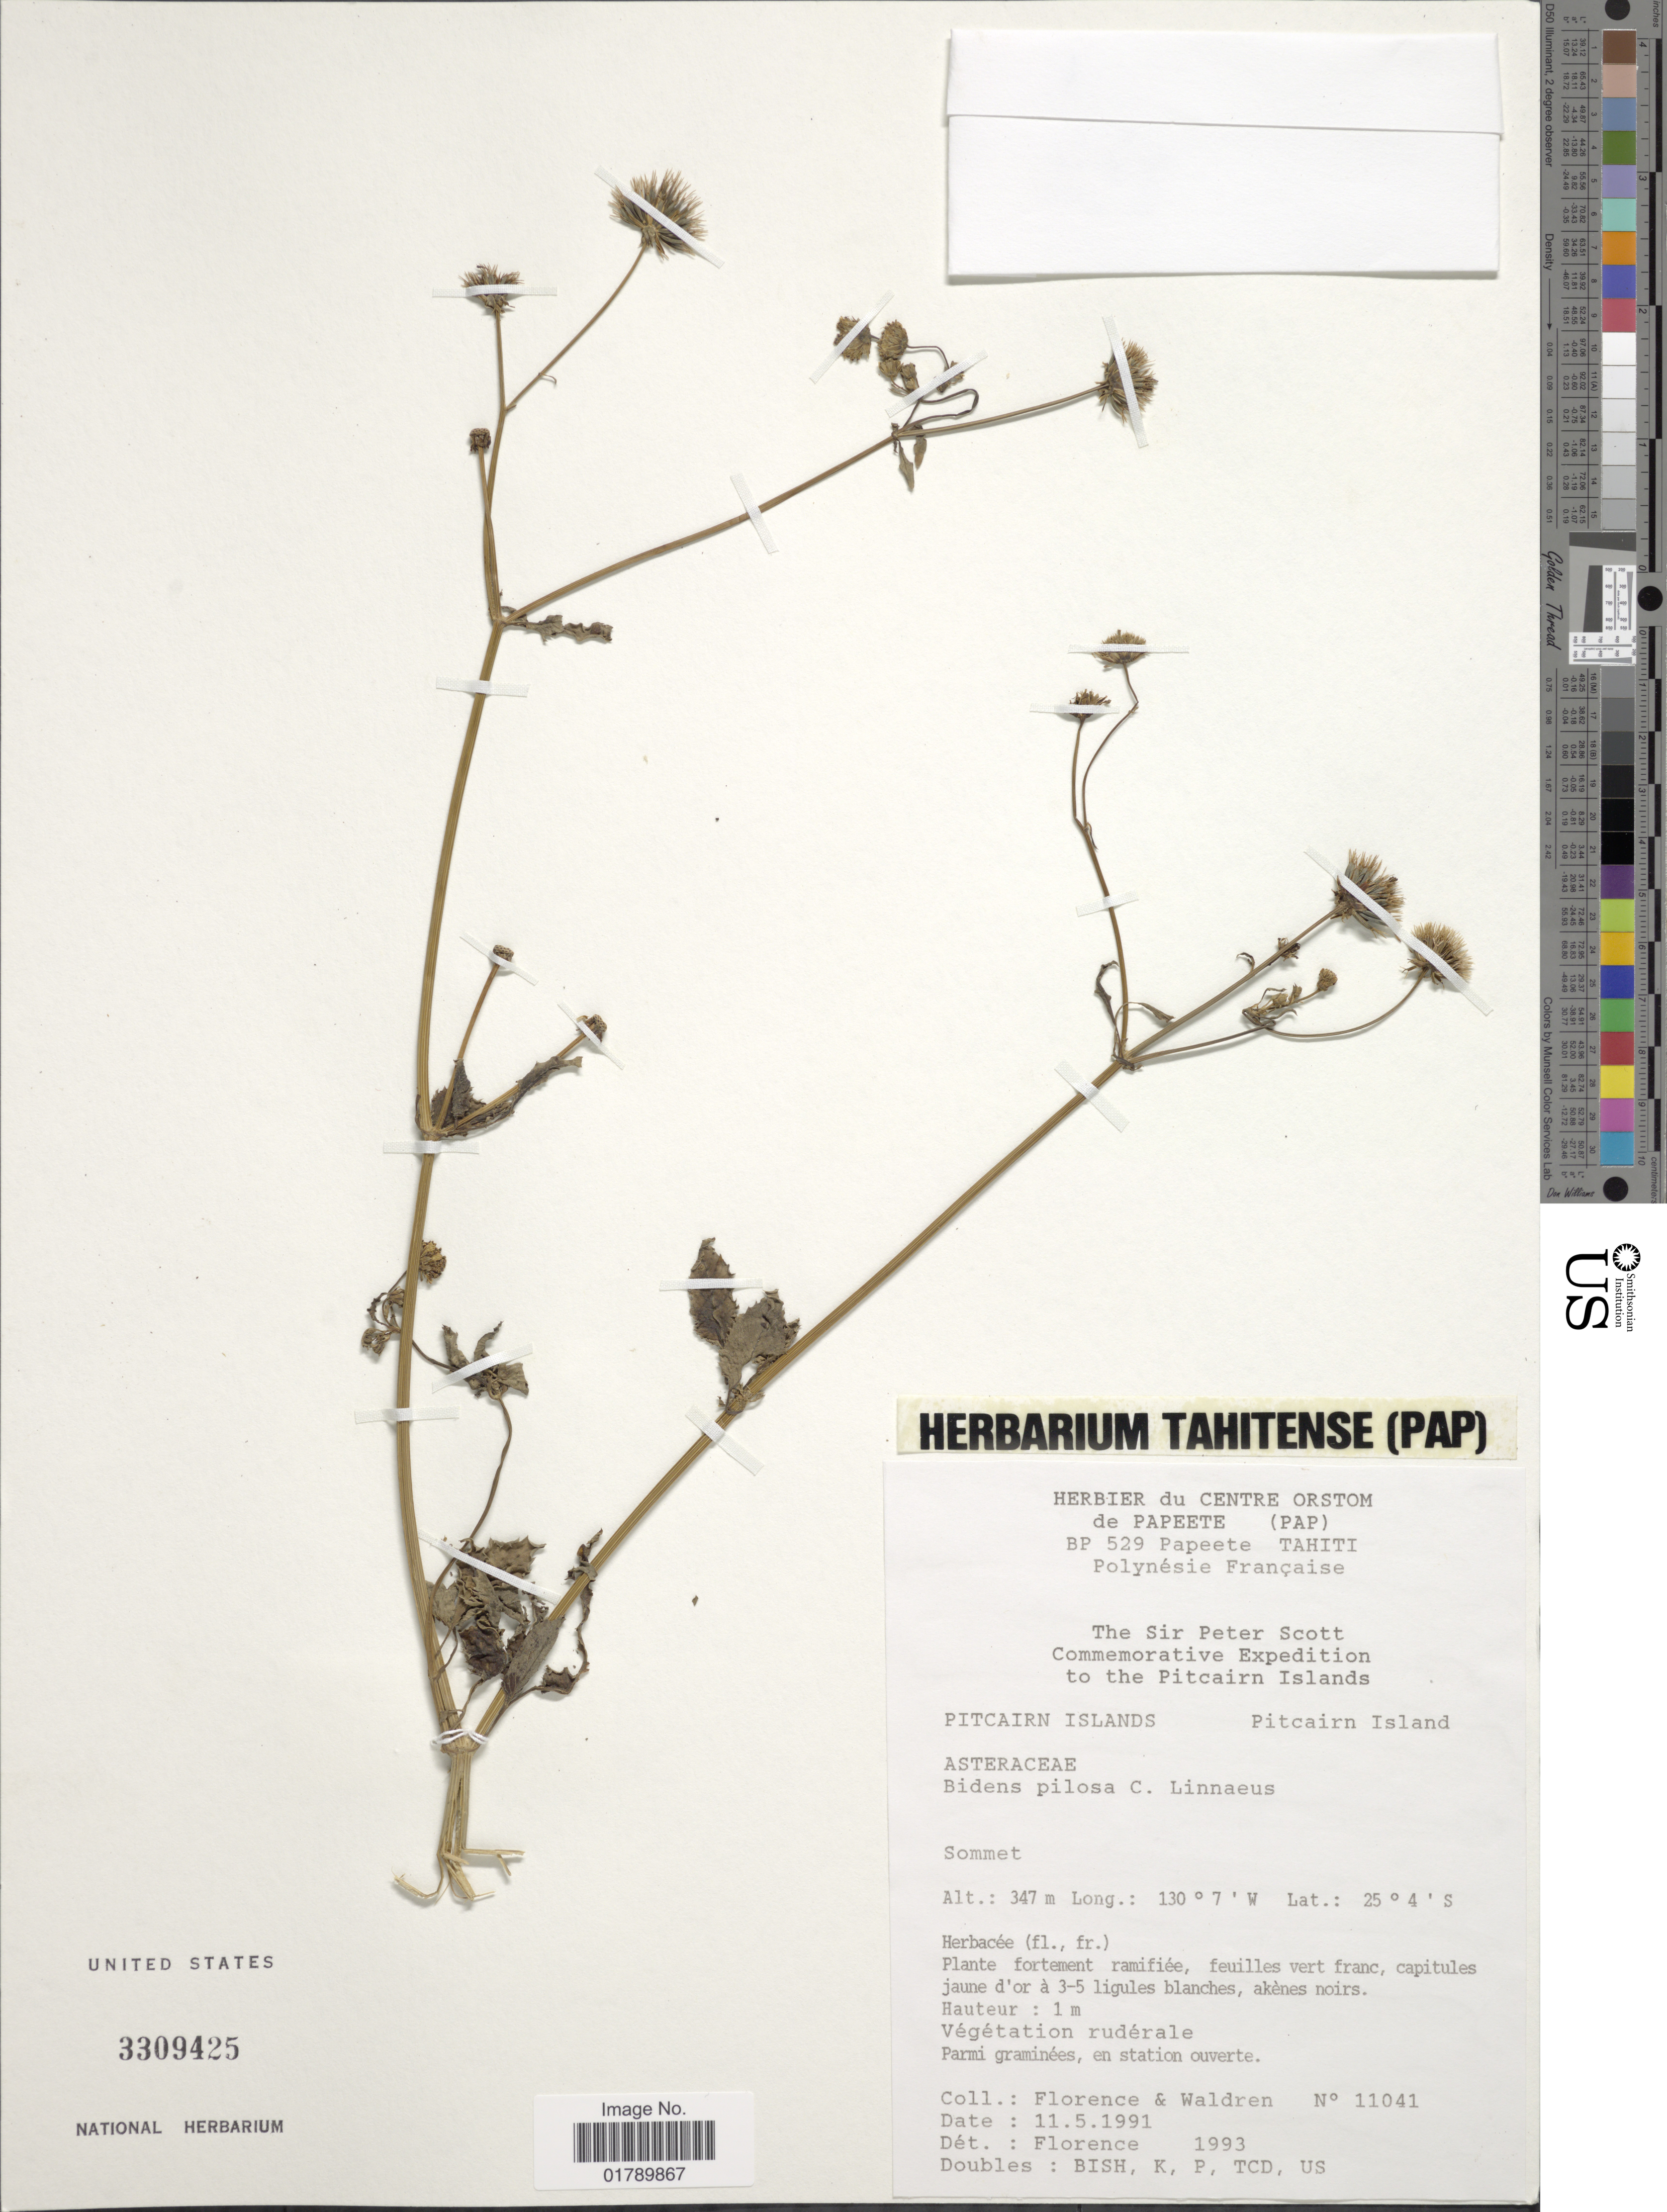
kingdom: Plantae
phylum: Tracheophyta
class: Magnoliopsida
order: Asterales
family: Asteraceae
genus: Bidens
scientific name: Bidens pilosa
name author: L.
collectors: -. Florence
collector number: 11041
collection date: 1991-05-11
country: Pitcairn Islands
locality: Pitcairn Island. Sommet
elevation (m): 347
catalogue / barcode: US 3309425